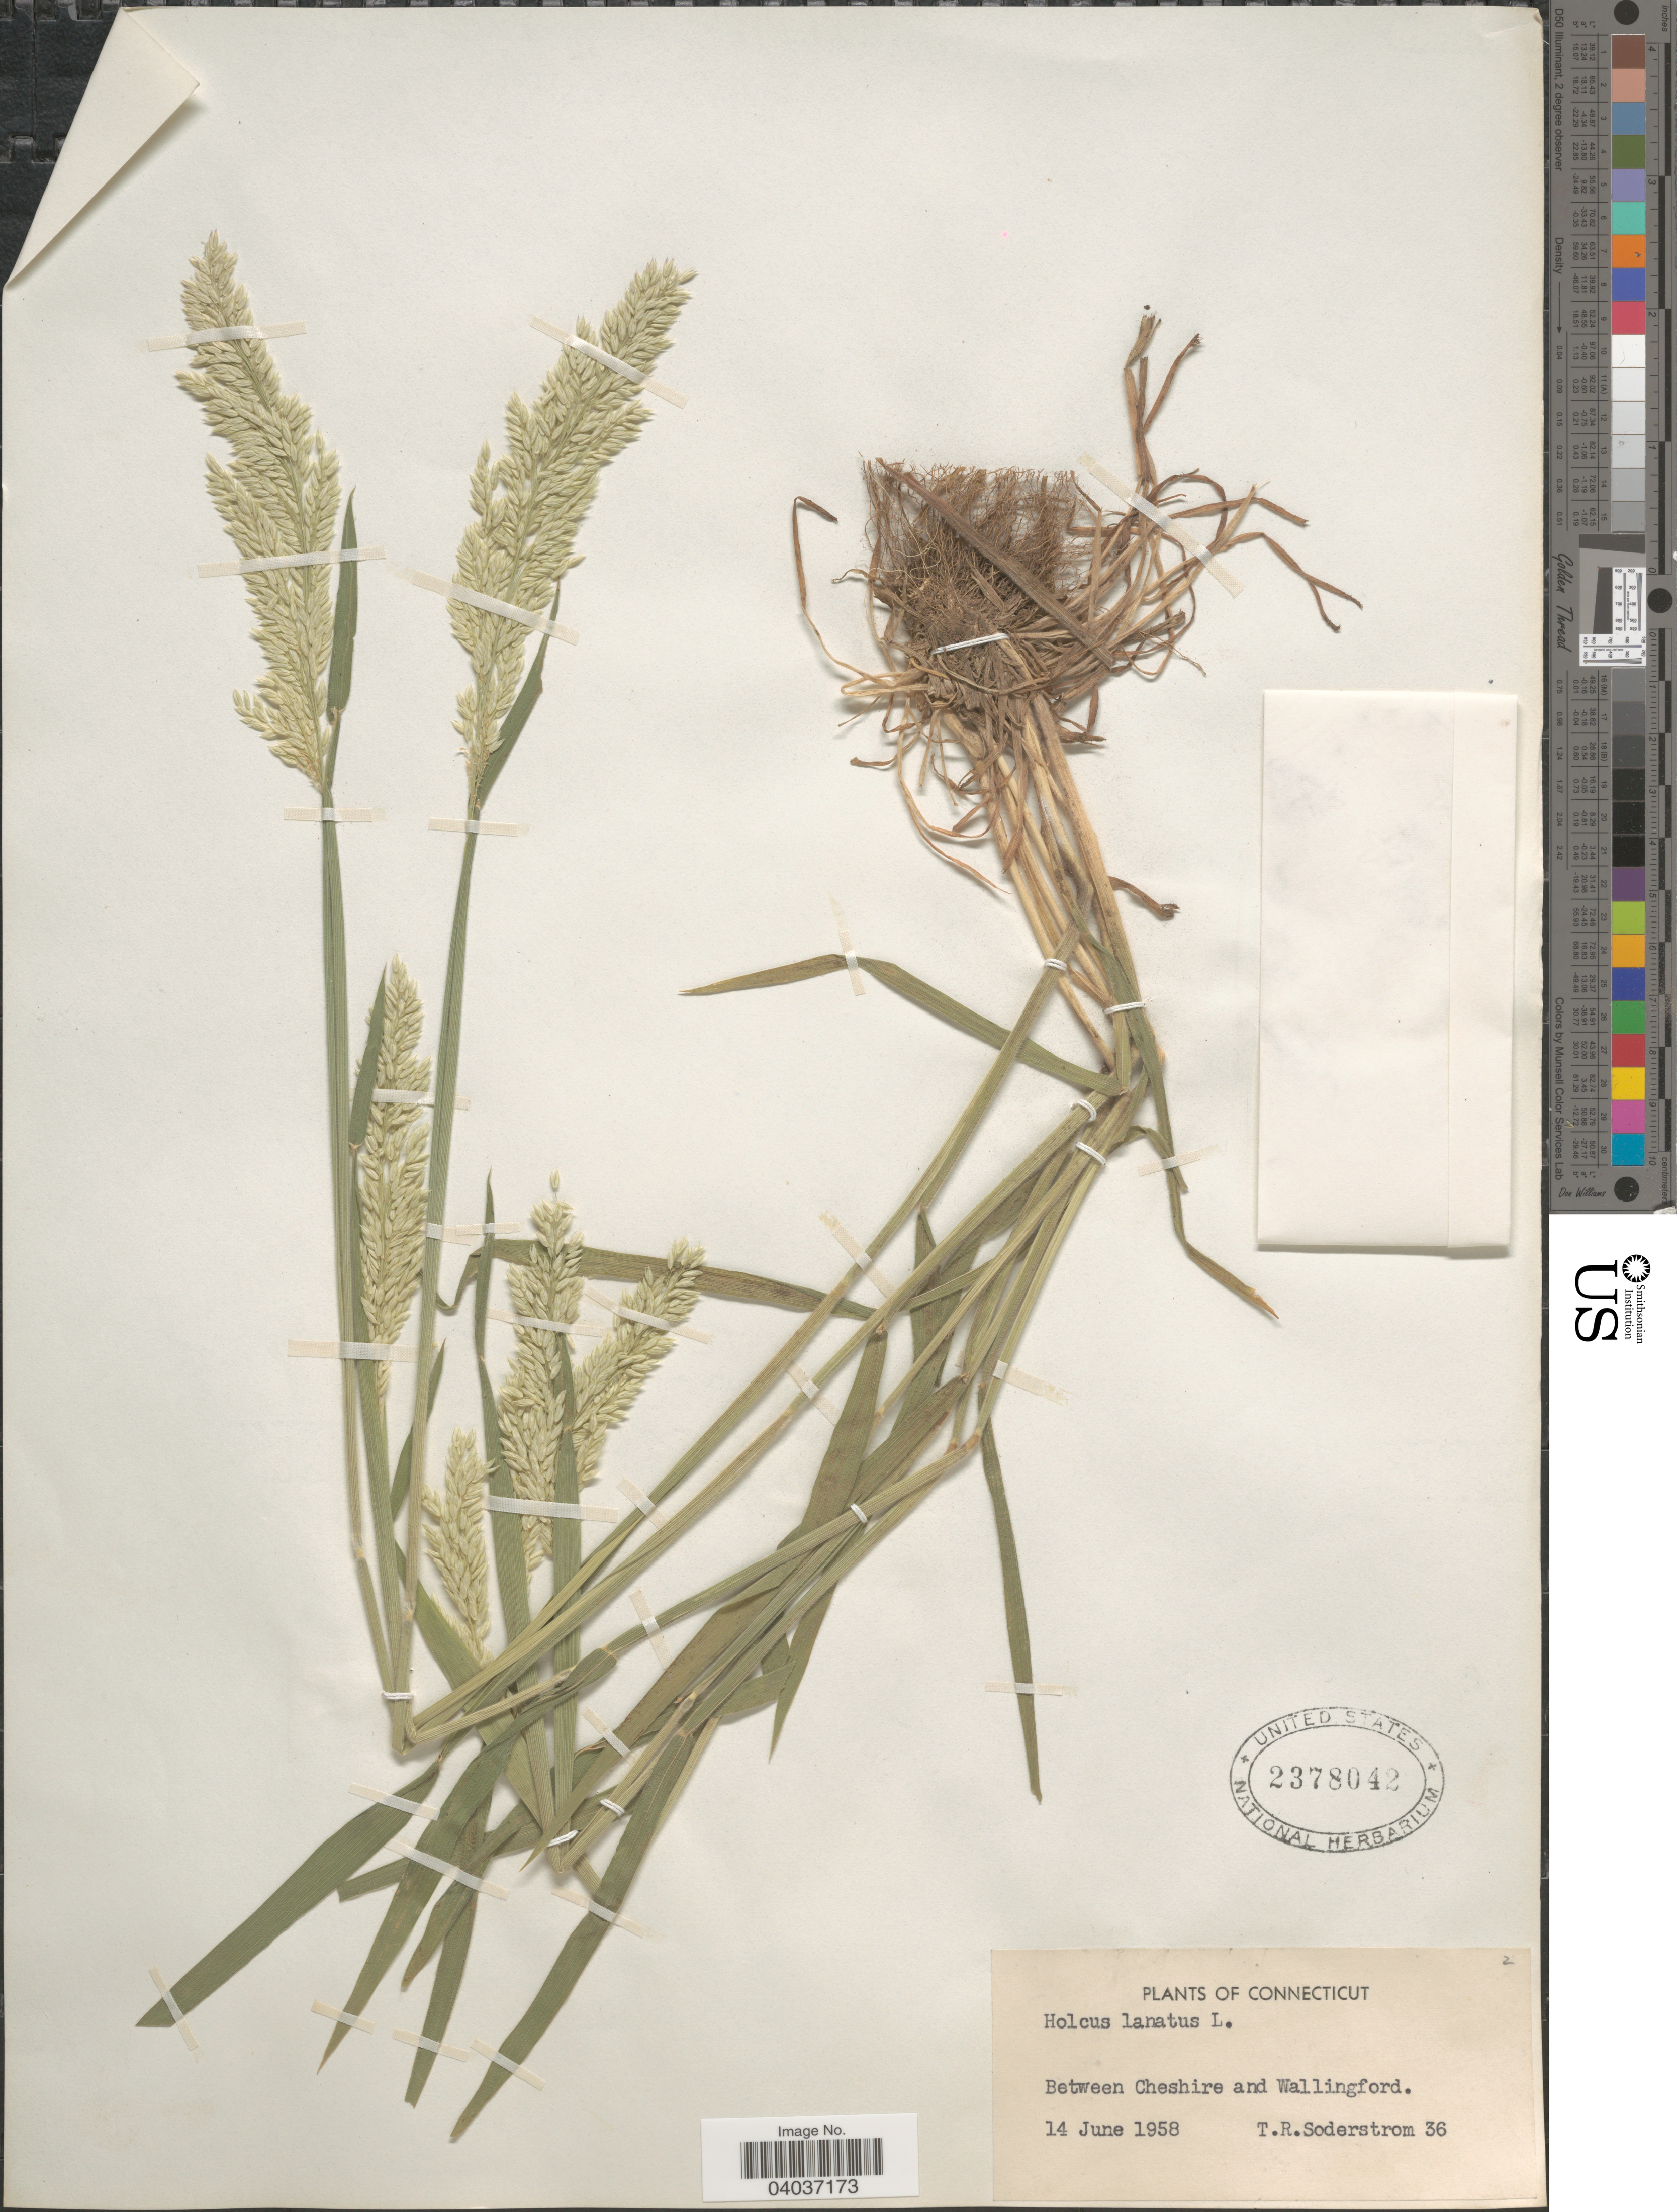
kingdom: Plantae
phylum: Tracheophyta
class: Liliopsida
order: Poales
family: Poaceae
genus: Holcus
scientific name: Holcus lanatus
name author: L.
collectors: T. R. Soderstrom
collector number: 36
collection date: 1958-06-14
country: United States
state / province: Connecticut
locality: Between Cheshire and Wallingford.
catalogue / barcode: US 2378042